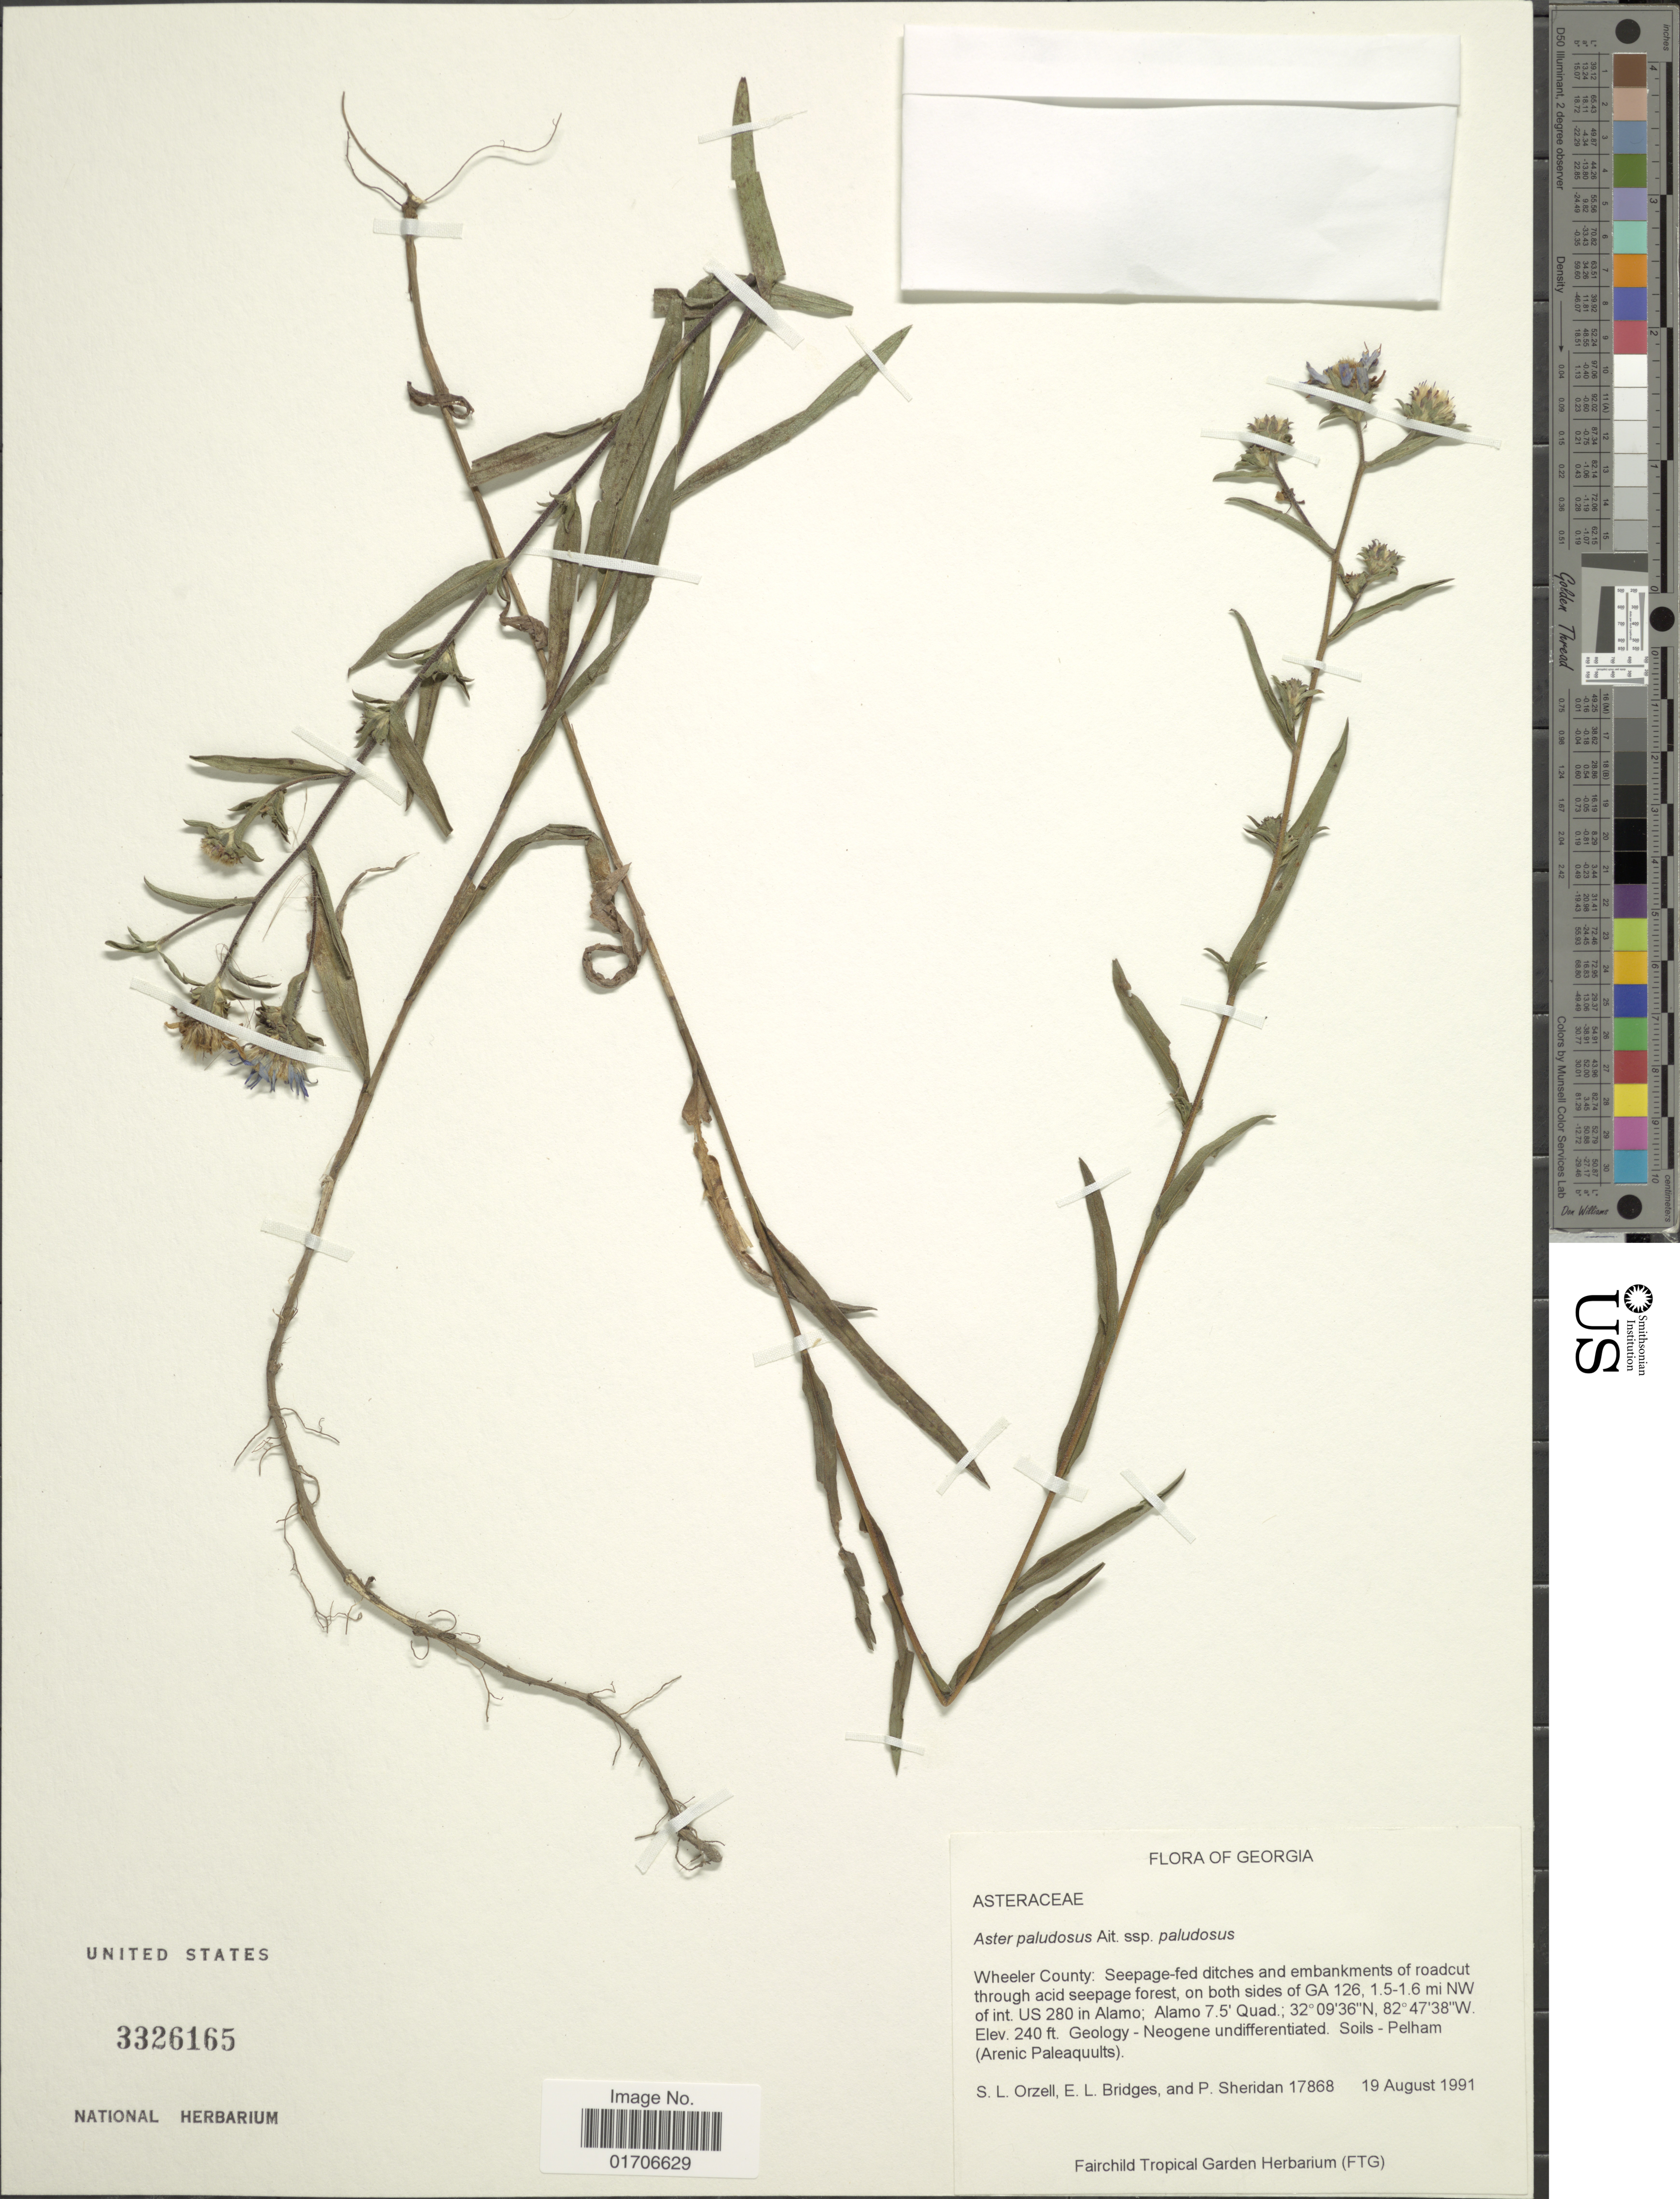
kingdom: Plantae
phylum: Tracheophyta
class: Magnoliopsida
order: Asterales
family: Asteraceae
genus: Eurybia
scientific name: Eurybia paludosa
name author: (Aiton) G.L. Nesom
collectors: S. Orzell, E. Bridges & P. Sheridan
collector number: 17868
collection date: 1991-08-19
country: United States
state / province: Georgia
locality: Wheeler County: Seepage-fed ditches and embankments of roadcut through acid seepage forest, on both sides of GA 126, 1.5-1.6 mi NW of int. US 280 in Alamo; Alamo 7.5' Quad.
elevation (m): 73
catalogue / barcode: US 3326165